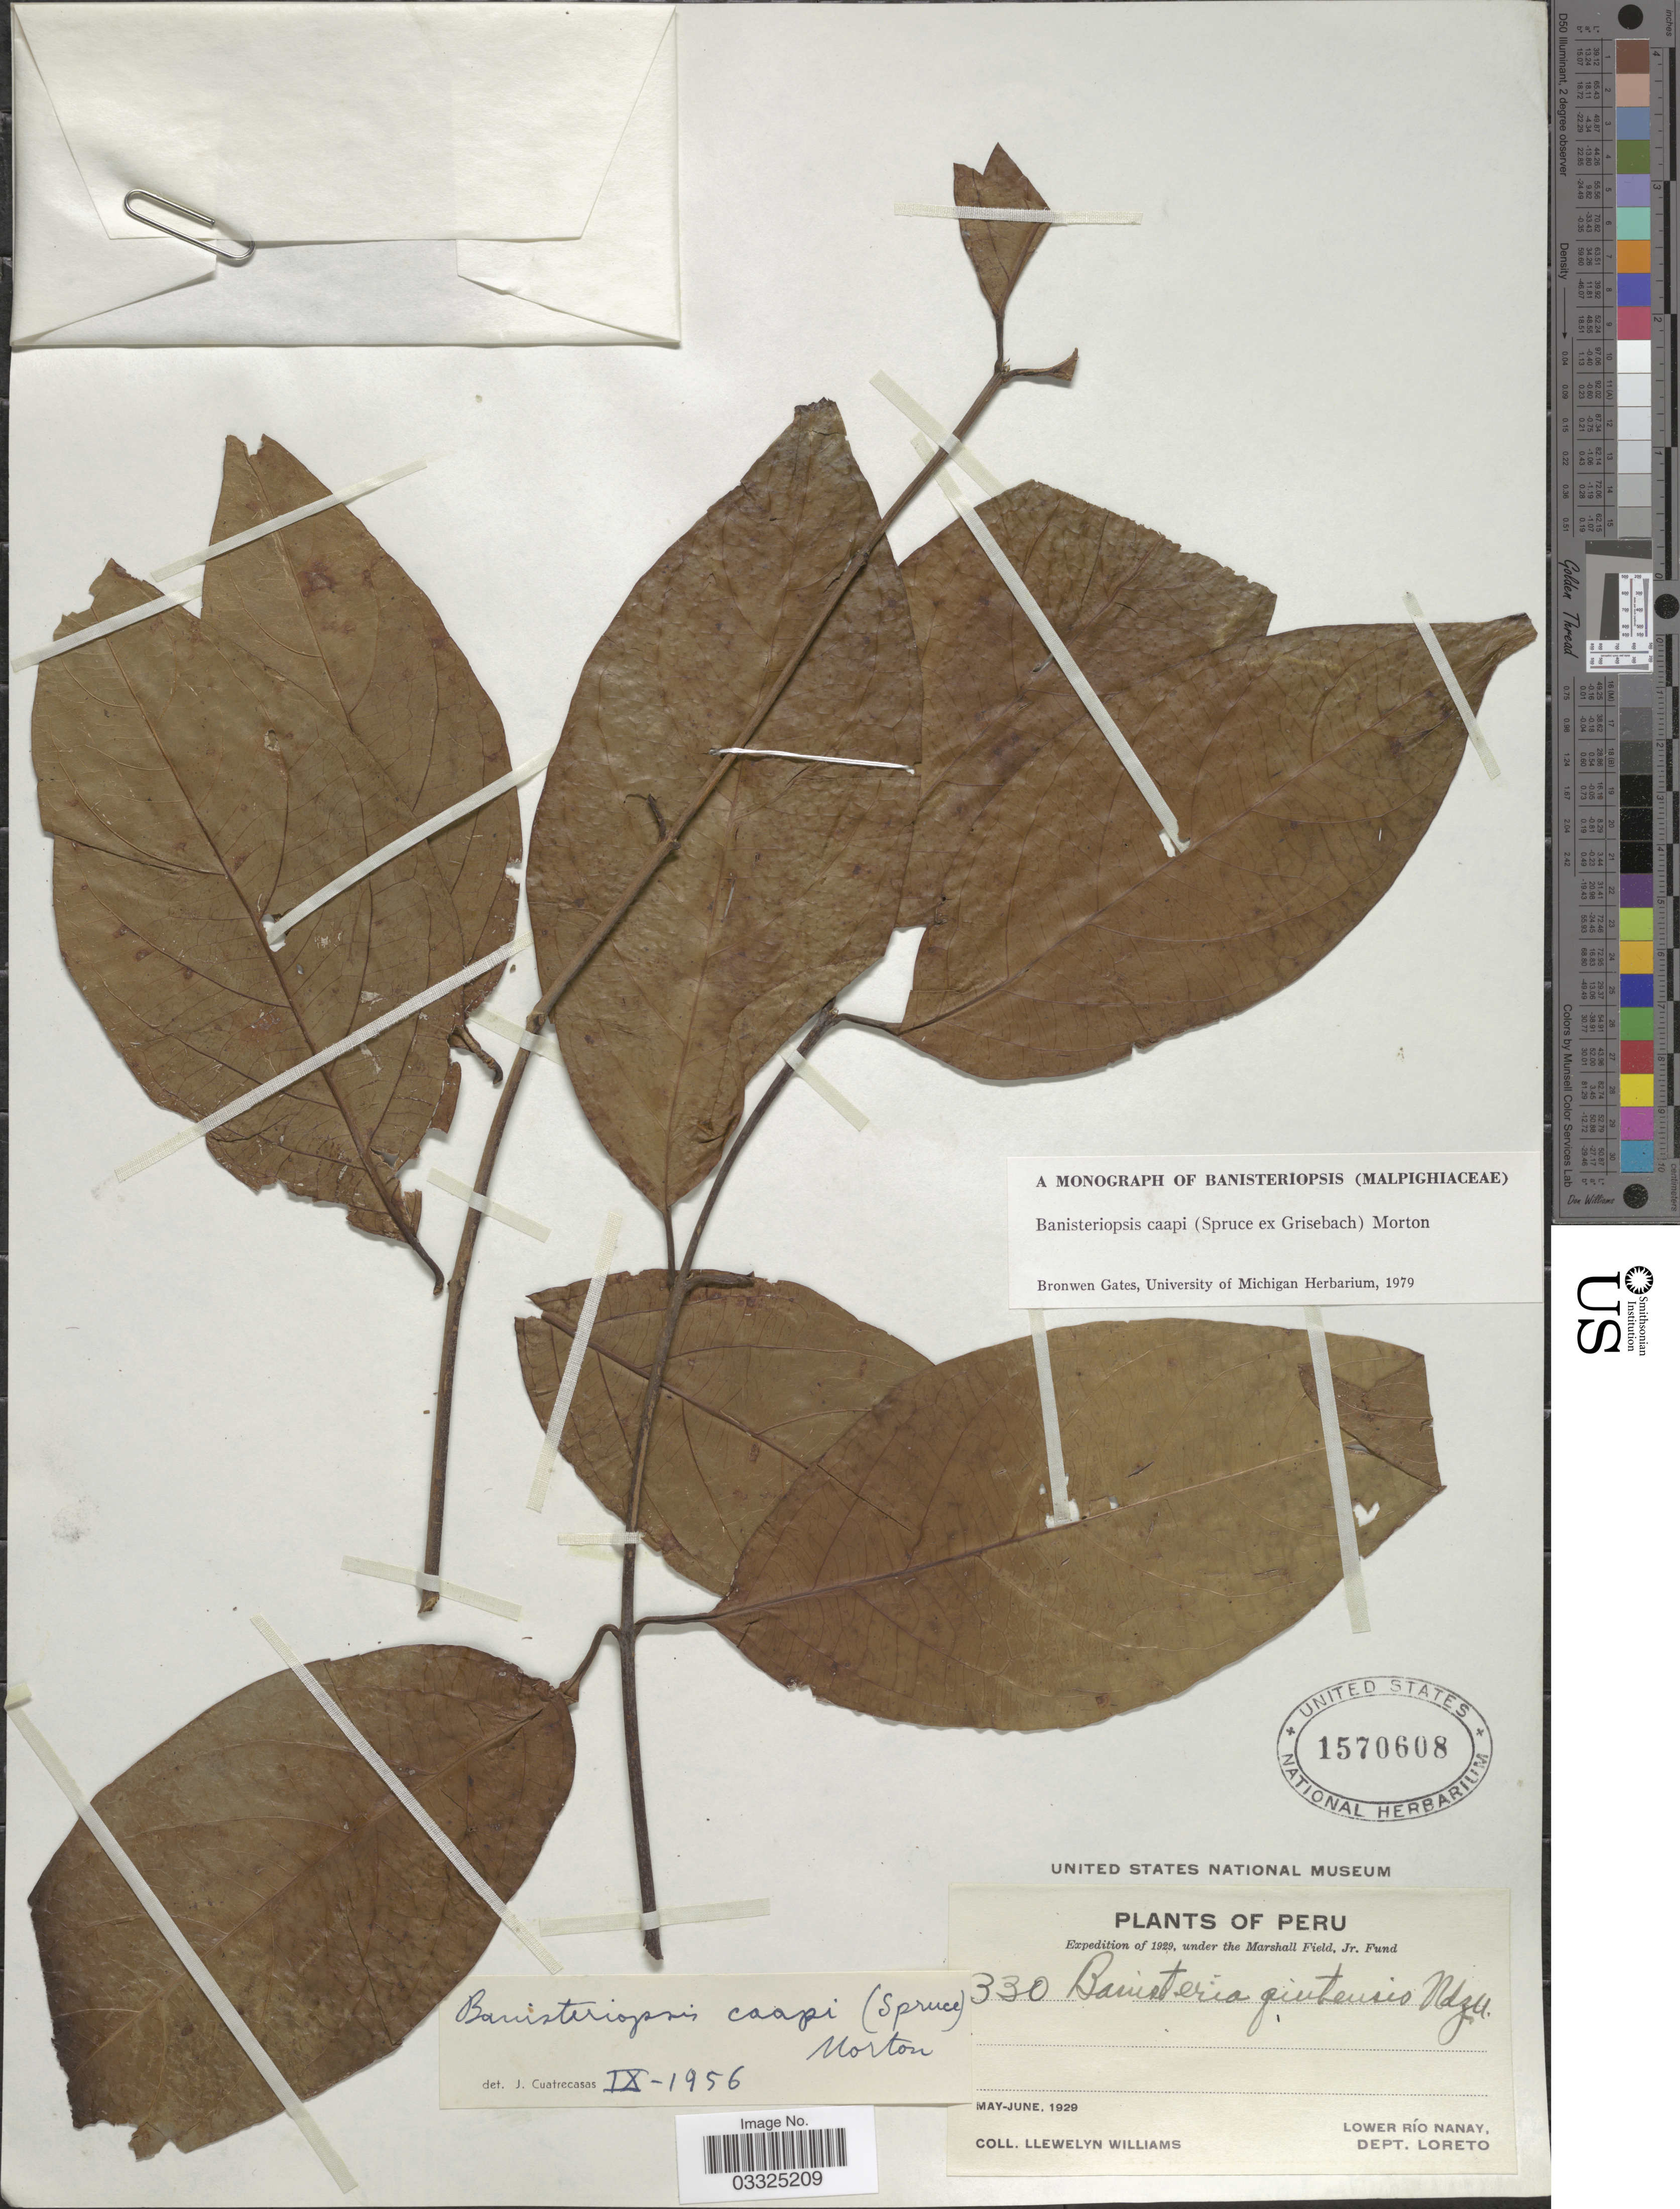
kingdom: Plantae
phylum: Tracheophyta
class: Magnoliopsida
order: Malpighiales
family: Malpighiaceae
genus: Banisteriopsis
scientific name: Banisteriopsis caapi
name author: (Spruce ex Griseb.) C.V. Morton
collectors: Ll. Williams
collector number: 330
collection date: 1929-05/1929-06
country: Peru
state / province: Loreto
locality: Lower Río Nanay.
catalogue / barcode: US 1570608